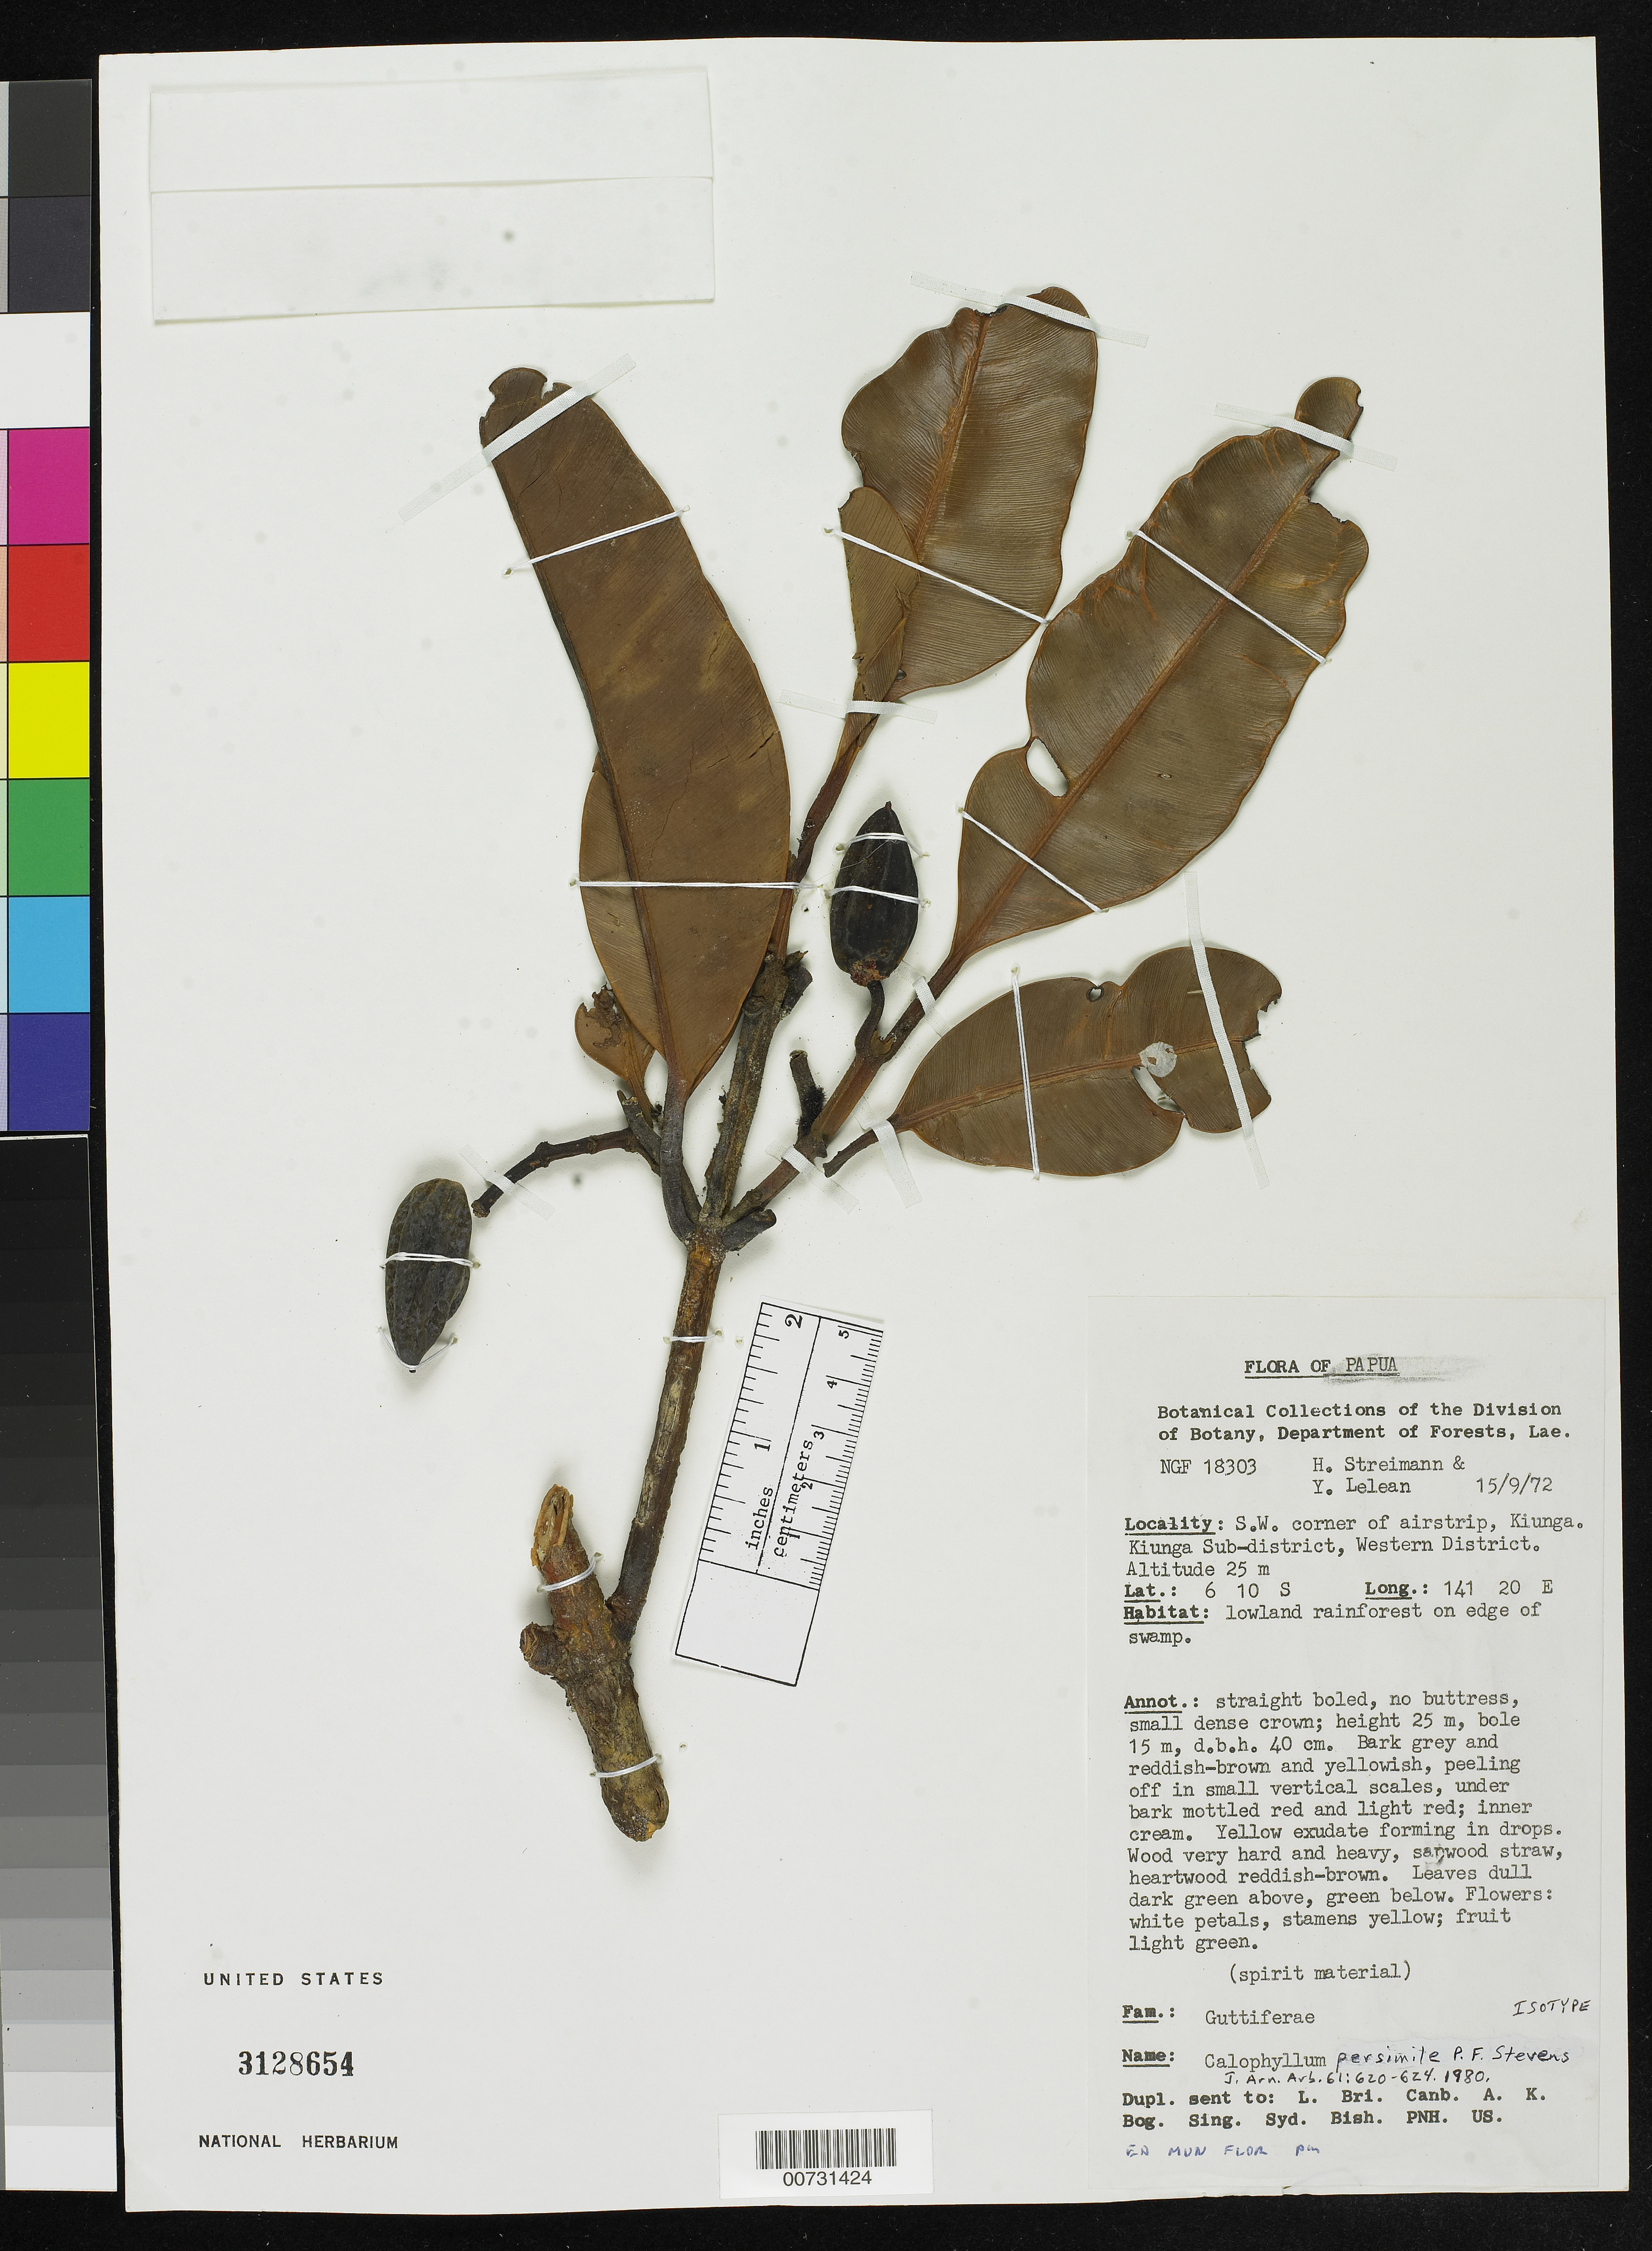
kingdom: Plantae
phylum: Tracheophyta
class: Magnoliopsida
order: Malpighiales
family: Calophyllaceae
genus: Calophyllum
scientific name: Calophyllum persimile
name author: P.F. Stevens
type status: Isotype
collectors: H. Streimann & Y. Lelean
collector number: NGF 18303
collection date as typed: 15 Sep 1972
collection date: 1972-09-15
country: Papua New Guinea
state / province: Western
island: New Guinea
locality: S.W. corner of airstrip, Kiunga. Kiunga Sub-district, Western District.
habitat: Lowland rainforest on edge of swamp.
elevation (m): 25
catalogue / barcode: US 3128654